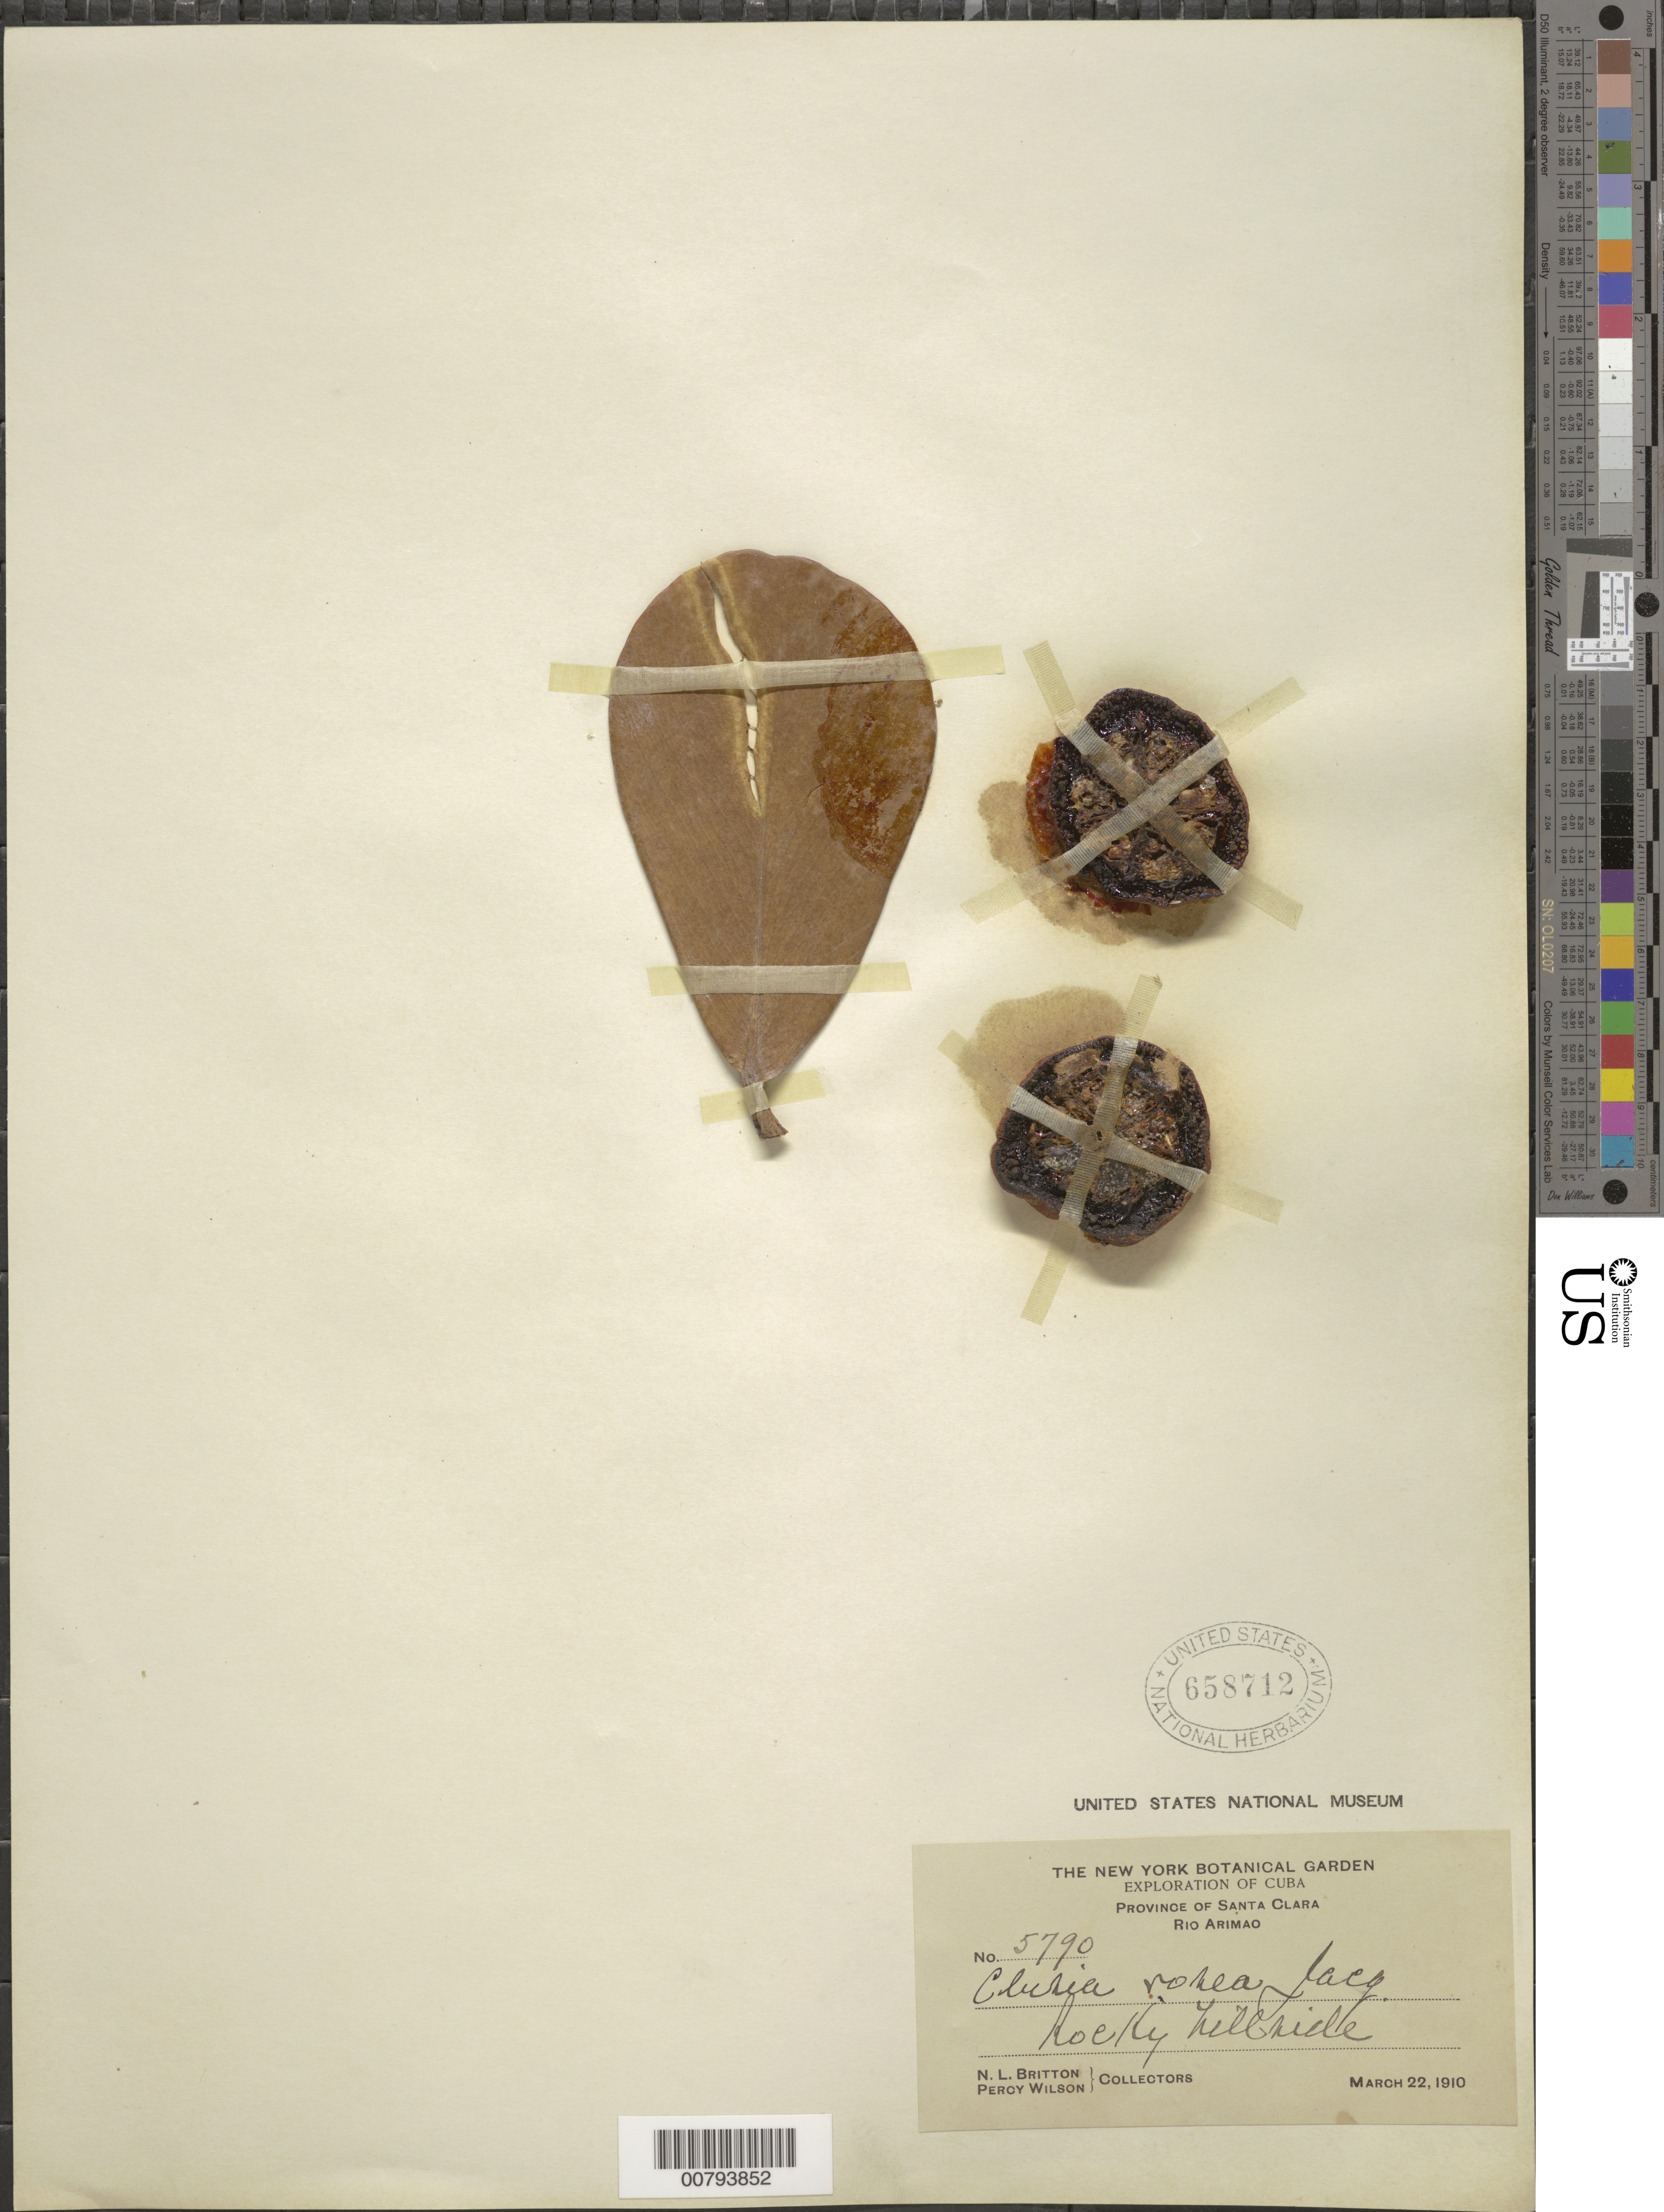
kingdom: Plantae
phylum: Tracheophyta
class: Magnoliopsida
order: Malpighiales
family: Clusiaceae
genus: Clusia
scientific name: Clusia rosea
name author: Jacq.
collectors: N. Britton & P. Wilson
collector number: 5790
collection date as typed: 22 Mar 1910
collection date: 1910-03-22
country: Cuba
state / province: Santa Clara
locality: Rio Arimao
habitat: Rocky hillside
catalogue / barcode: US 658712